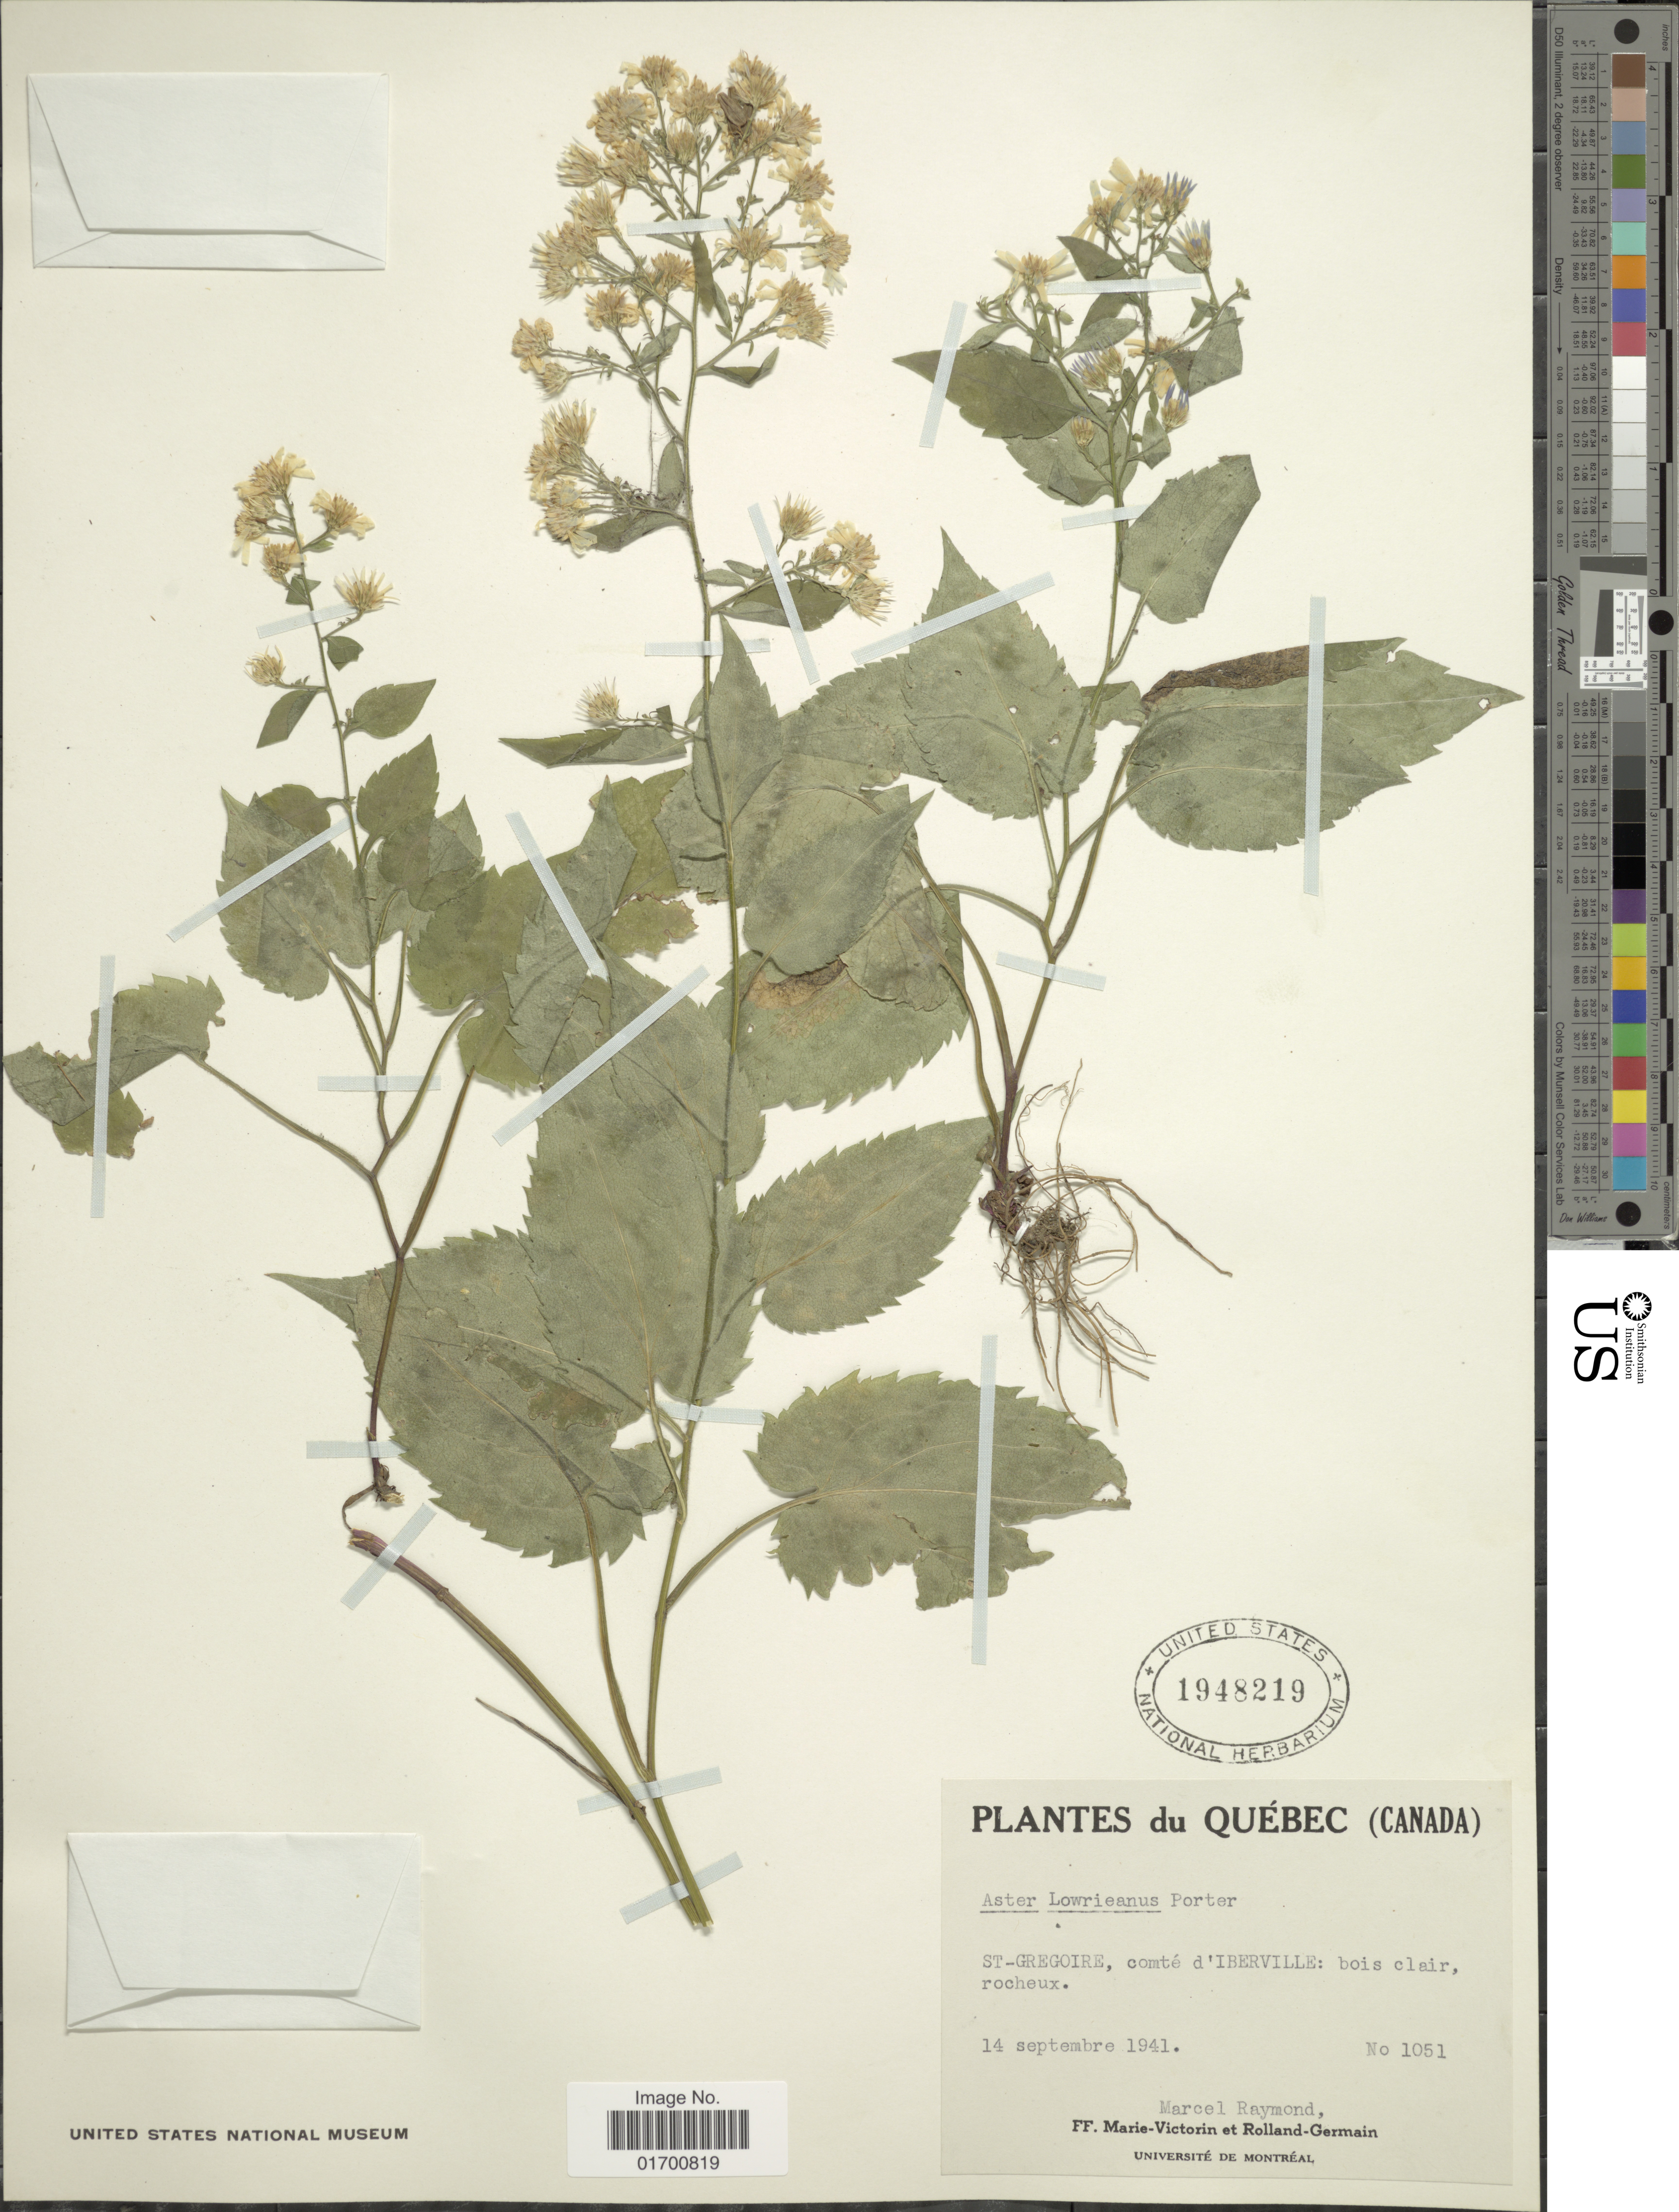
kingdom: Plantae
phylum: Tracheophyta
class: Magnoliopsida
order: Asterales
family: Asteraceae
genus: Symphyotrichum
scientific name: Symphyotrichum lowrieanum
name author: (Porter) G.L. Nesom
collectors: M. Raymond, F. Marie-Victorin & Rolland-Germain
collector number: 1051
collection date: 1941-09-14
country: Canada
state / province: Quebec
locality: St.- Gregoire, comte d'Iberville: bois clair rocheux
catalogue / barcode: US 1948219